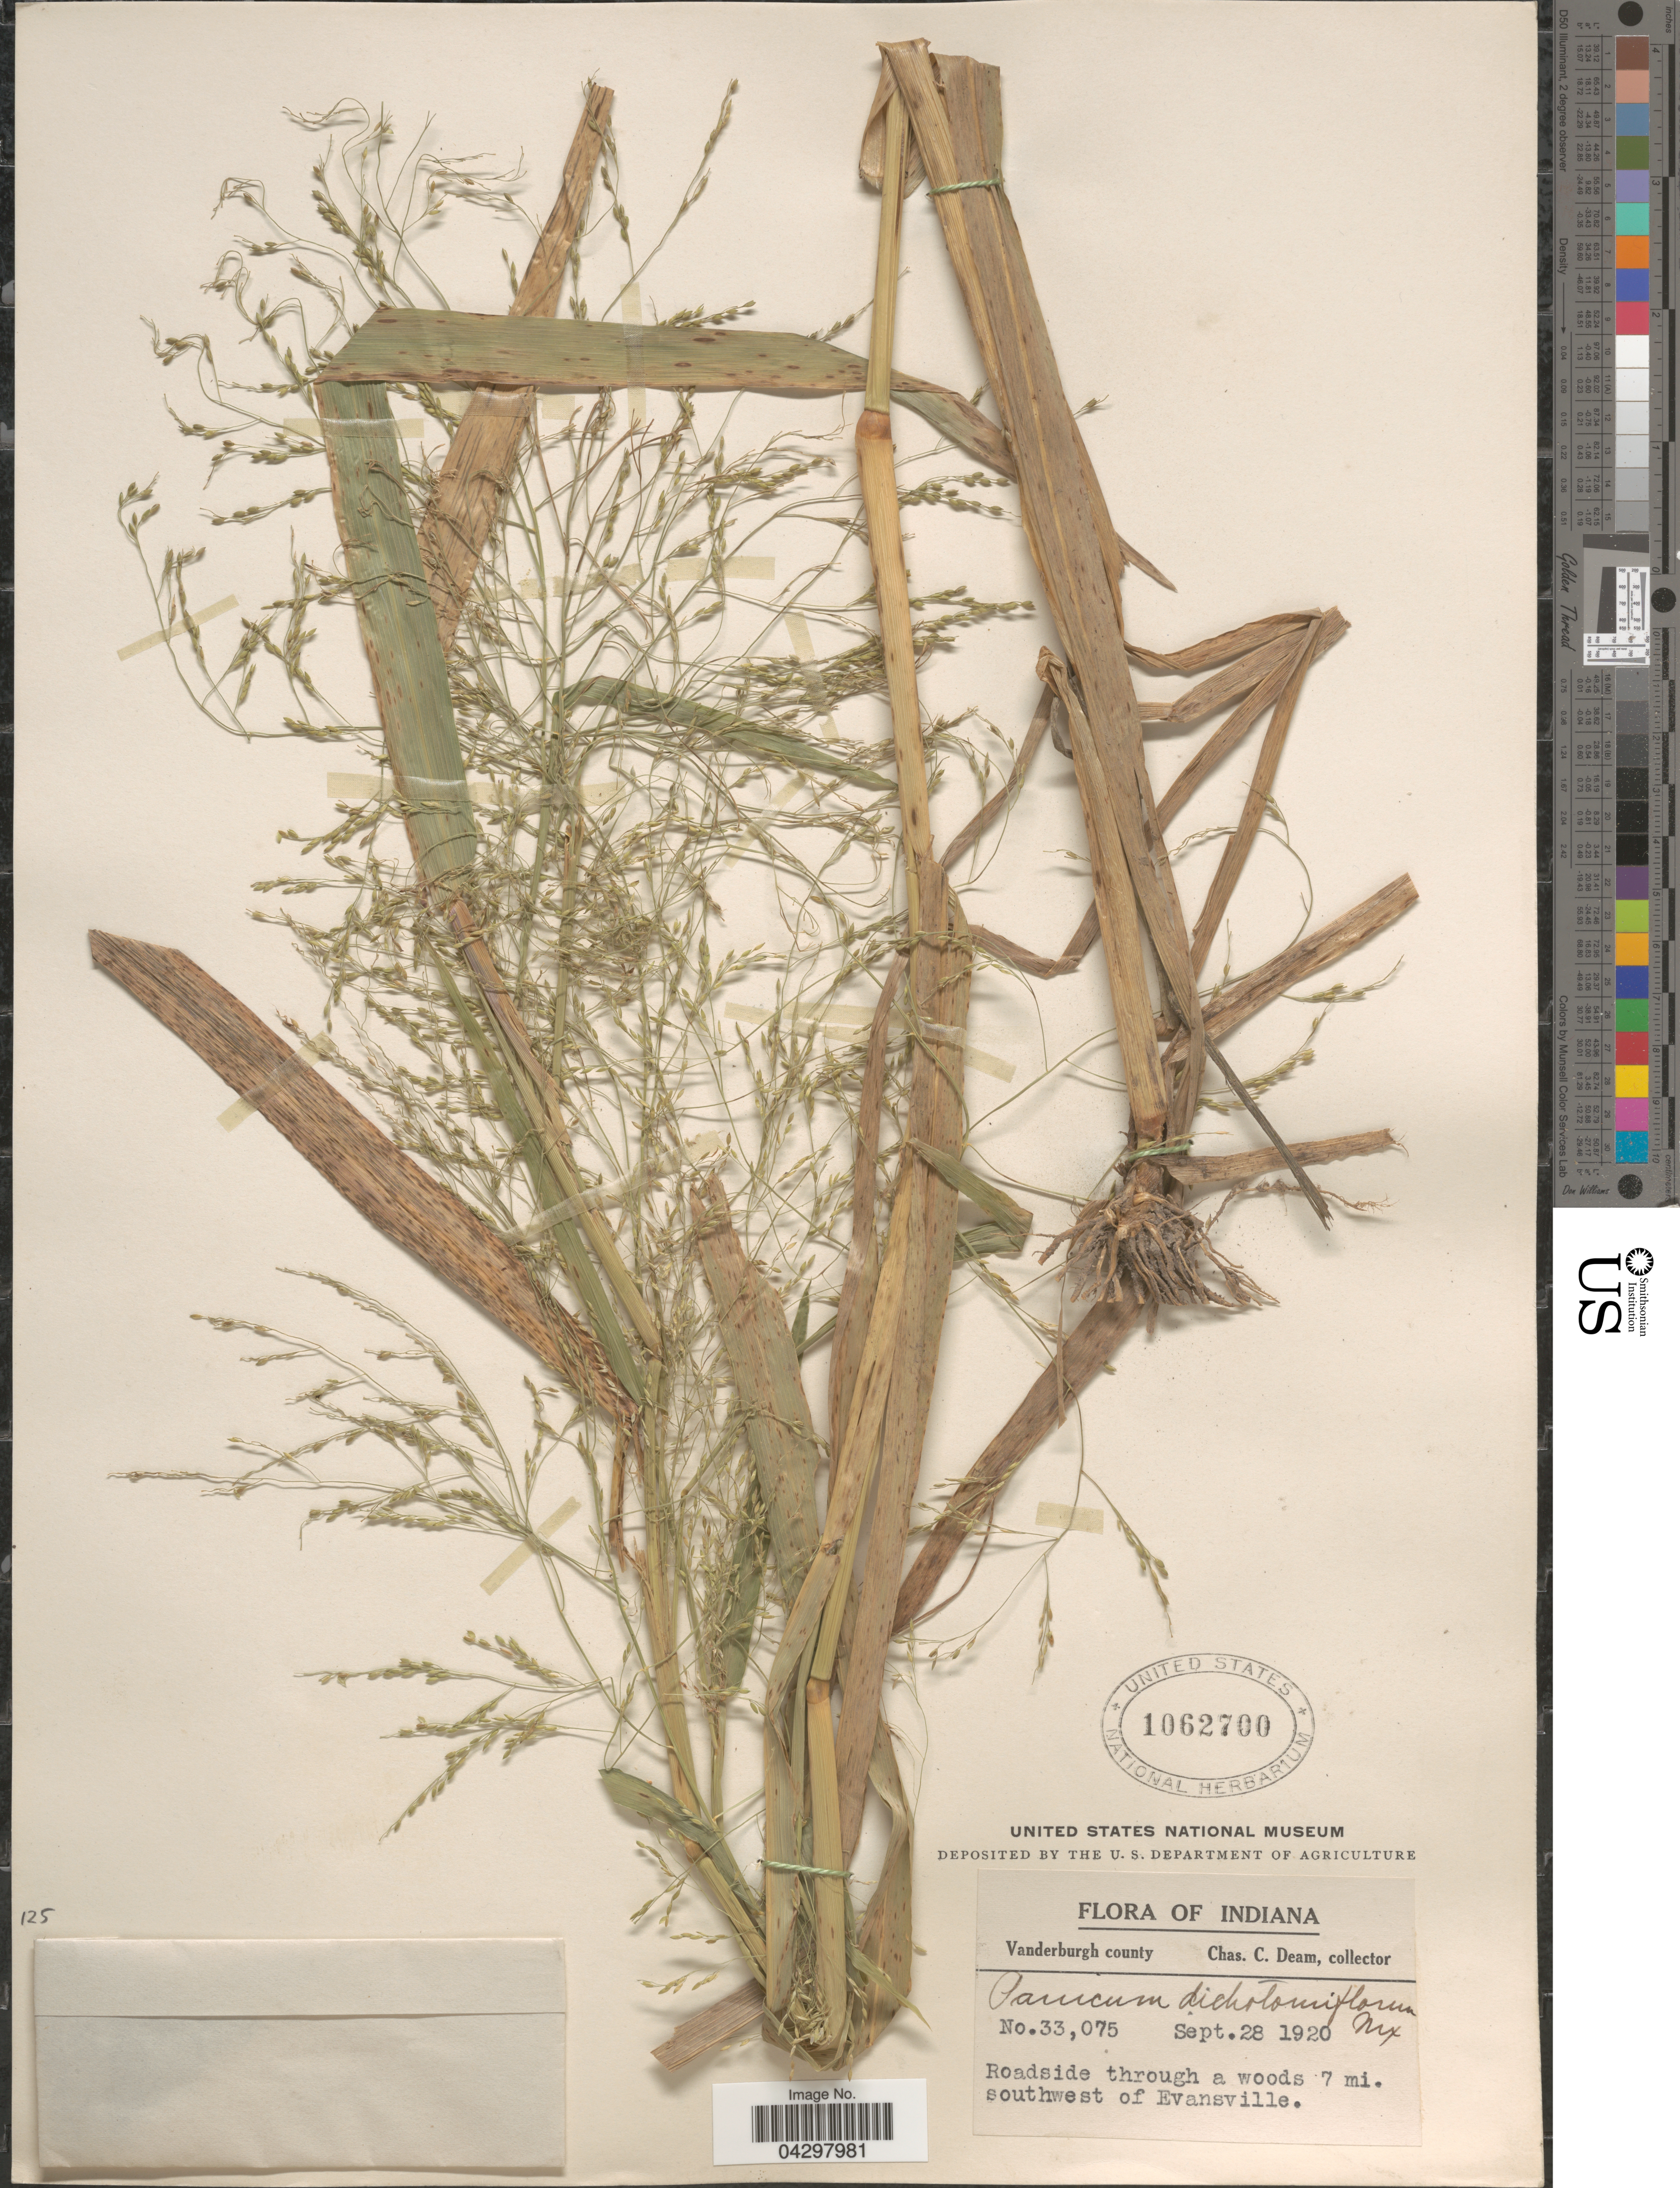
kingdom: Plantae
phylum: Tracheophyta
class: Liliopsida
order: Poales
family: Poaceae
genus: Panicum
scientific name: Panicum dichotomiflorum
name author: Michx.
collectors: C. C. Deam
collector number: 33075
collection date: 1920-09-28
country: United States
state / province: Indiana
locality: Vanderburgh county. Roadside through a woods 7 mi. southwest of Evansville.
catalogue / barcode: US 1062700